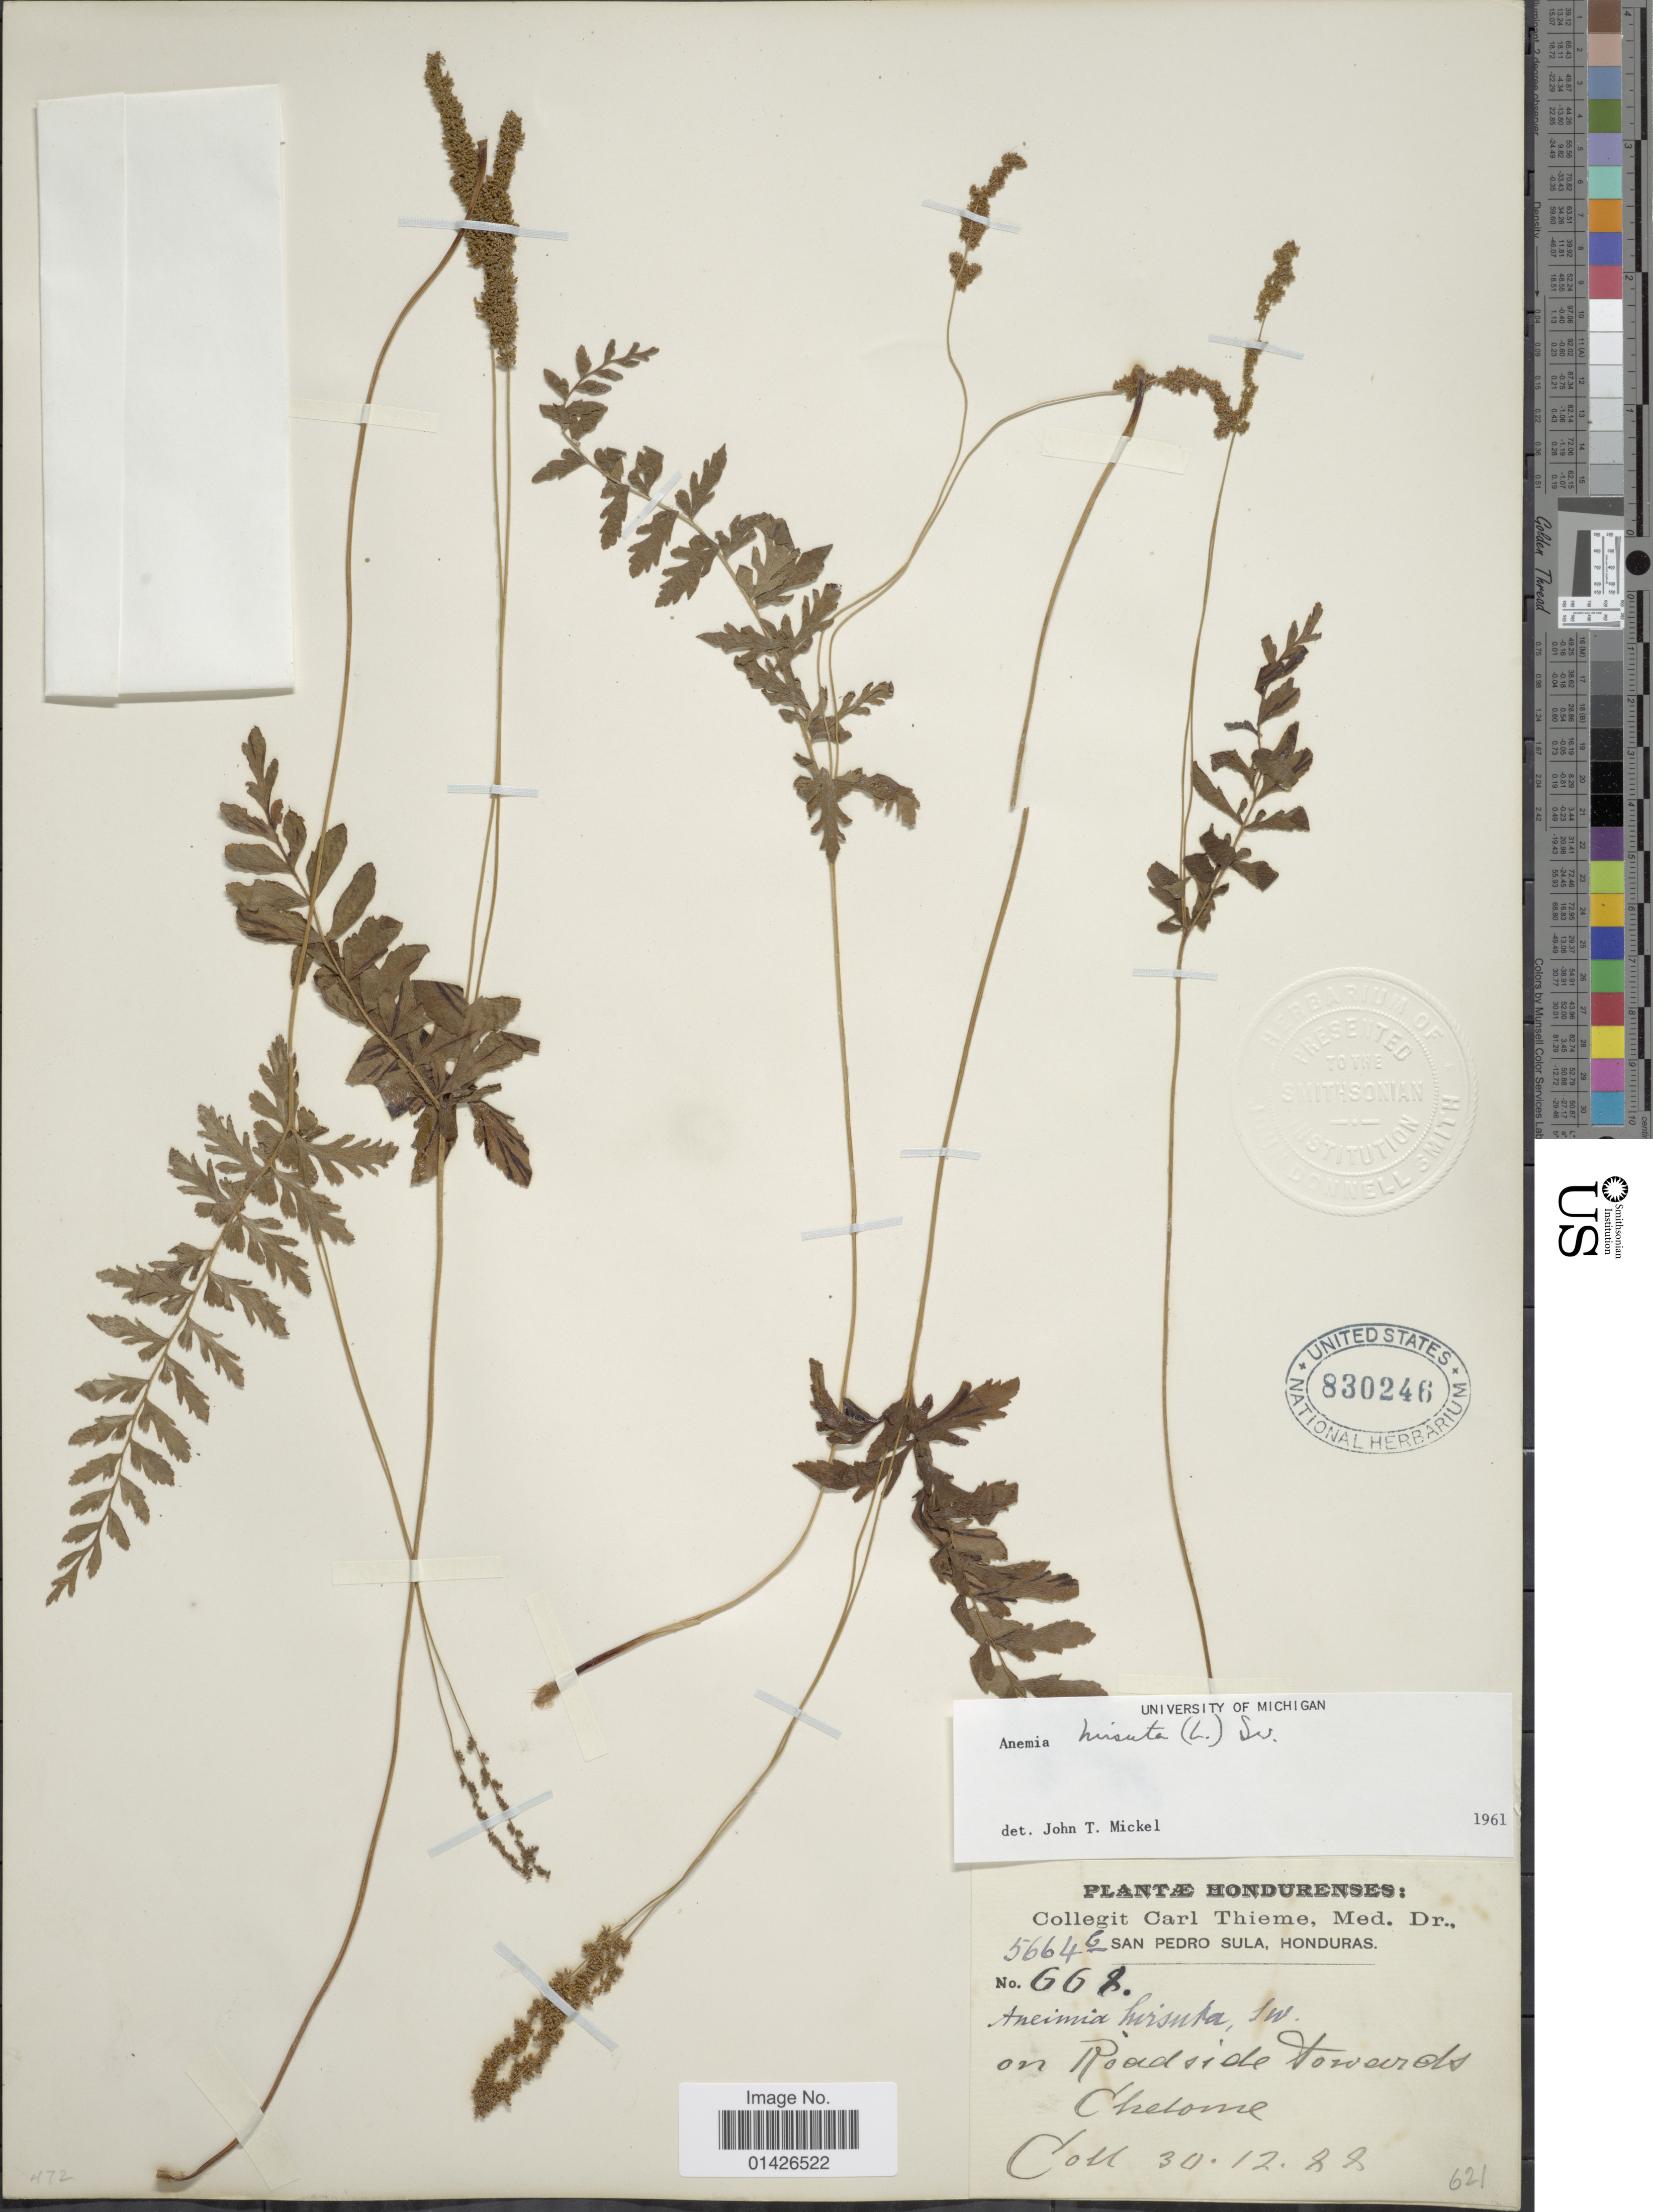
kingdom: Plantae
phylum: Tracheophyta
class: Polypodiopsida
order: Schizaeales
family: Anemiaceae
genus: Anemia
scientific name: Anemia hirsuta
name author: (L.) Sw.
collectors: C. Thieme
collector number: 668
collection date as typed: Transcribed d/m/y: 30/12/88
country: Honduras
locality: On Roadisde towards Choloma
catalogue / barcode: US 830246